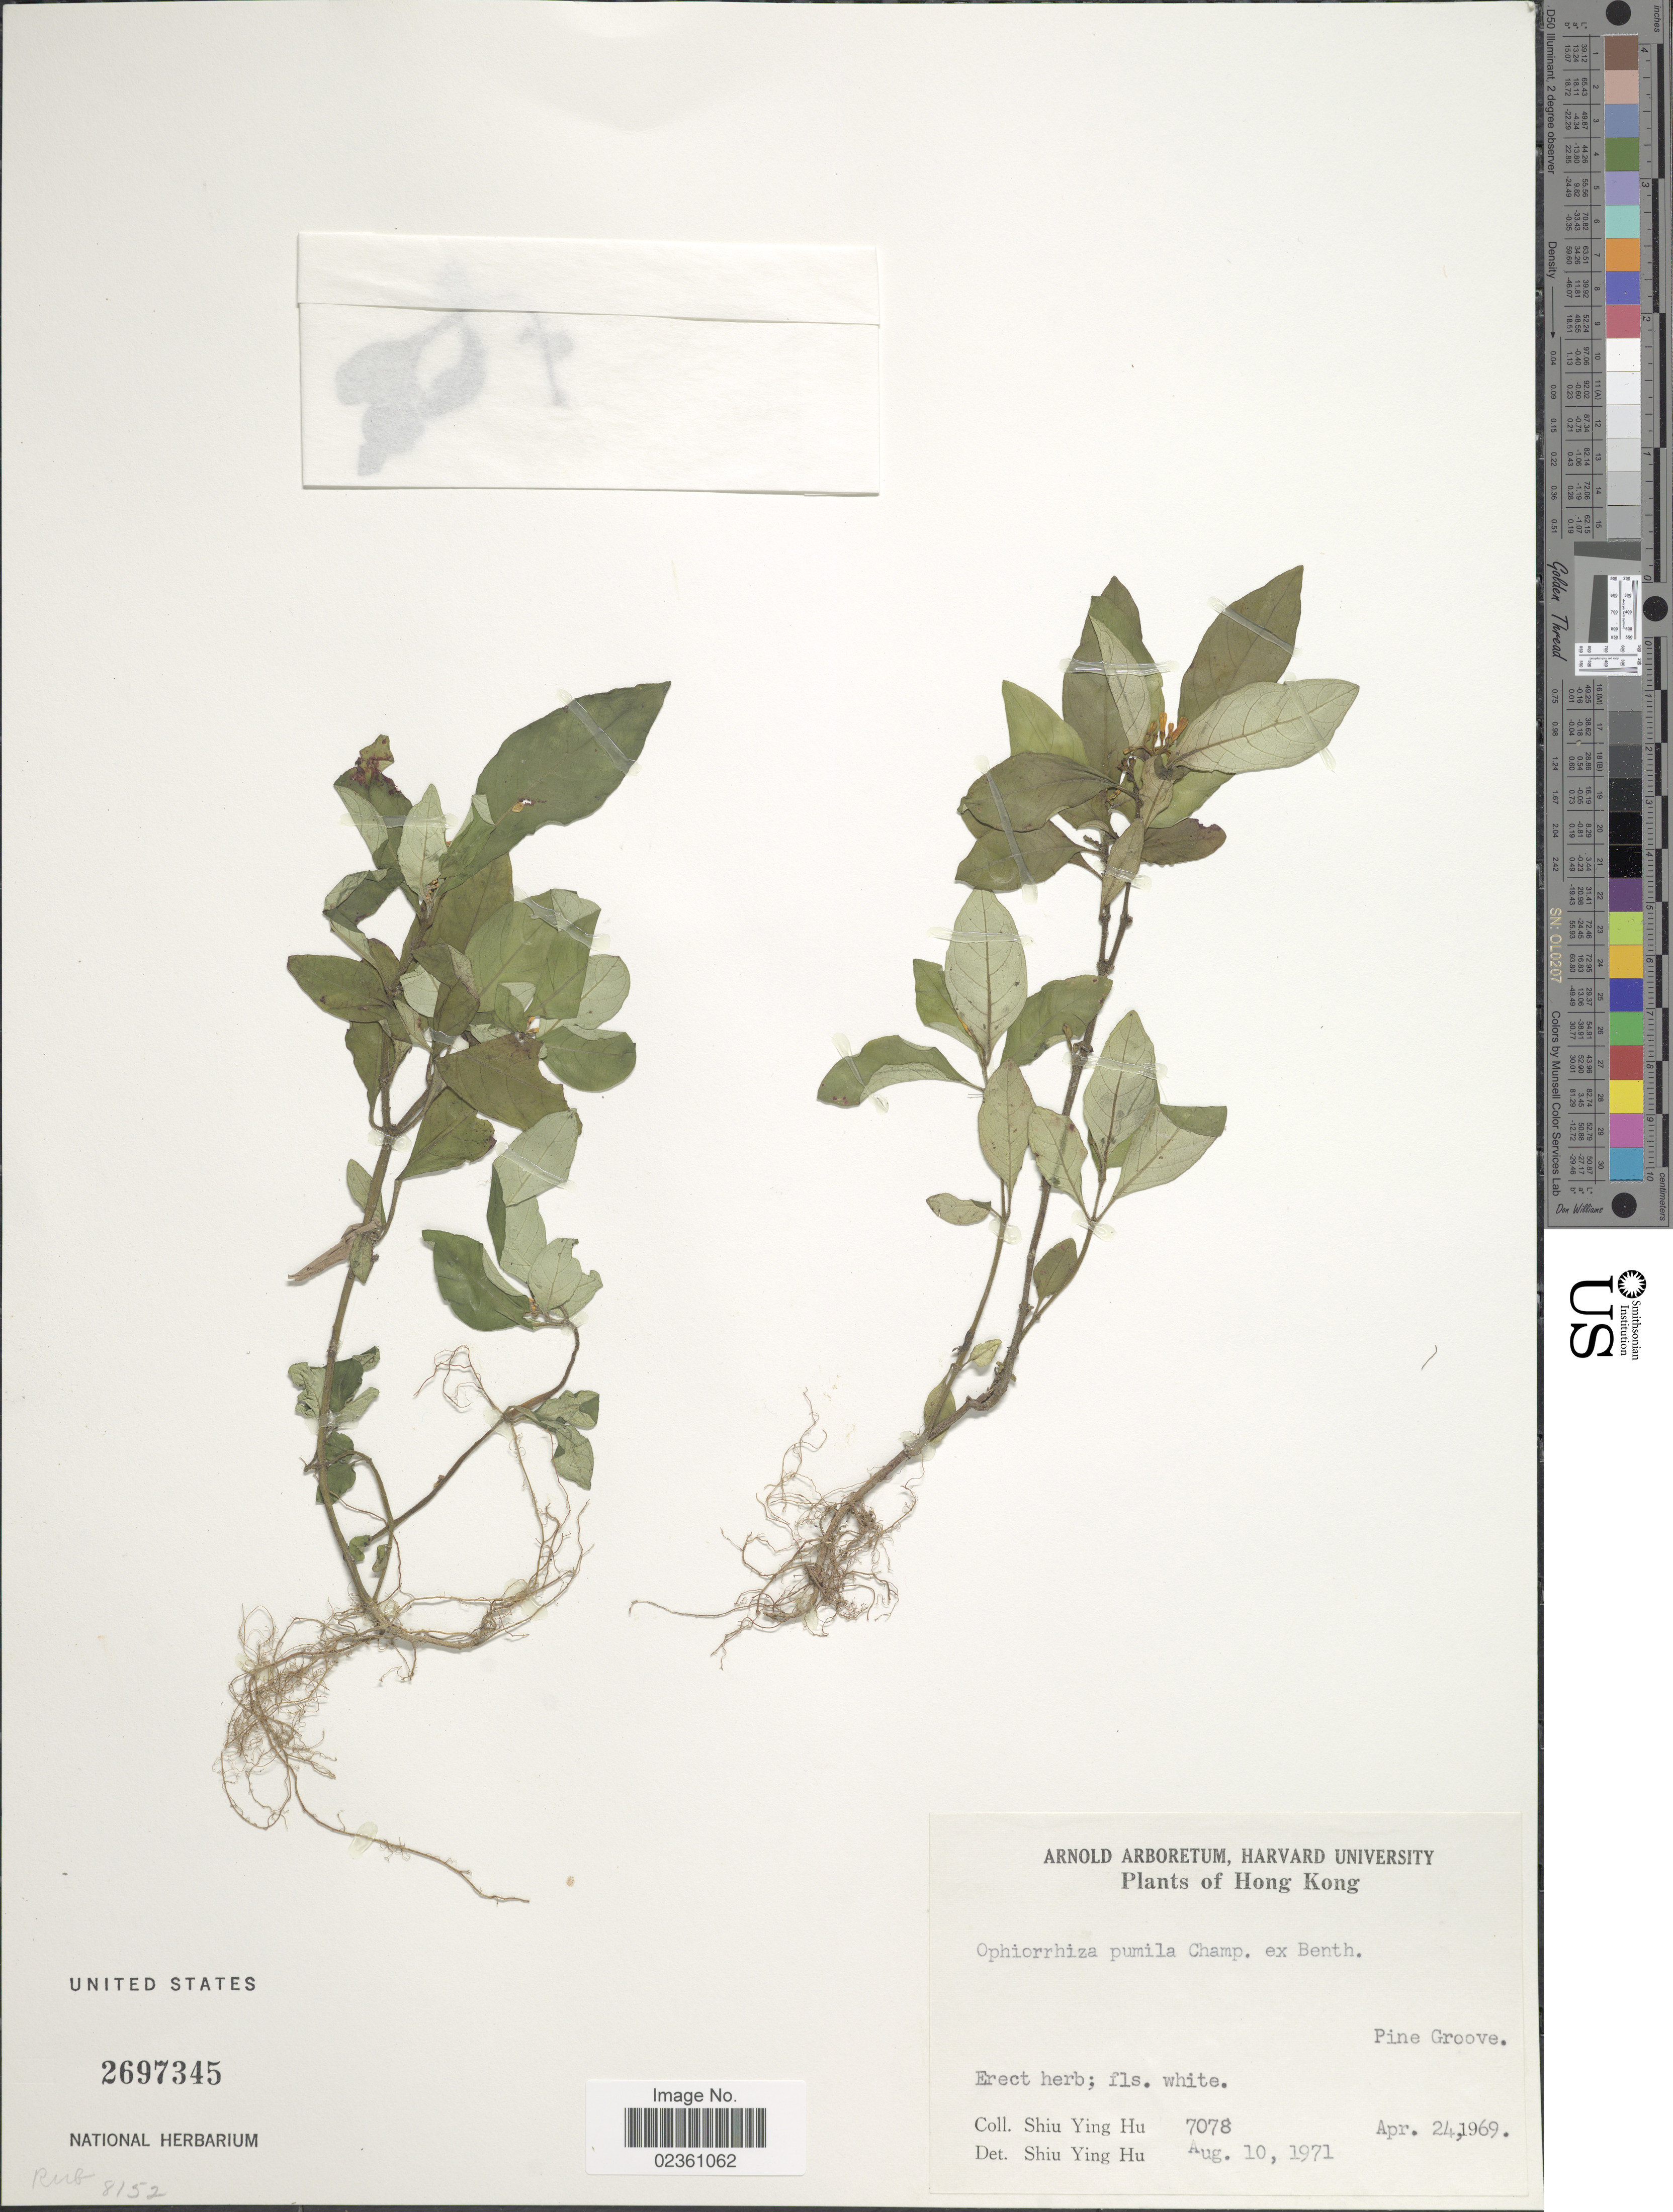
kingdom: Plantae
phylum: Tracheophyta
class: Magnoliopsida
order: Gentianales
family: Rubiaceae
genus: Ophiorrhiza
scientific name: Ophiorrhiza pumila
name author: Champ. ex Benth.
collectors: S. Y. Hu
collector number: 7078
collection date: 1969-04-24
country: China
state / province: Hong Kong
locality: Pine Groove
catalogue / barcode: US 2697345